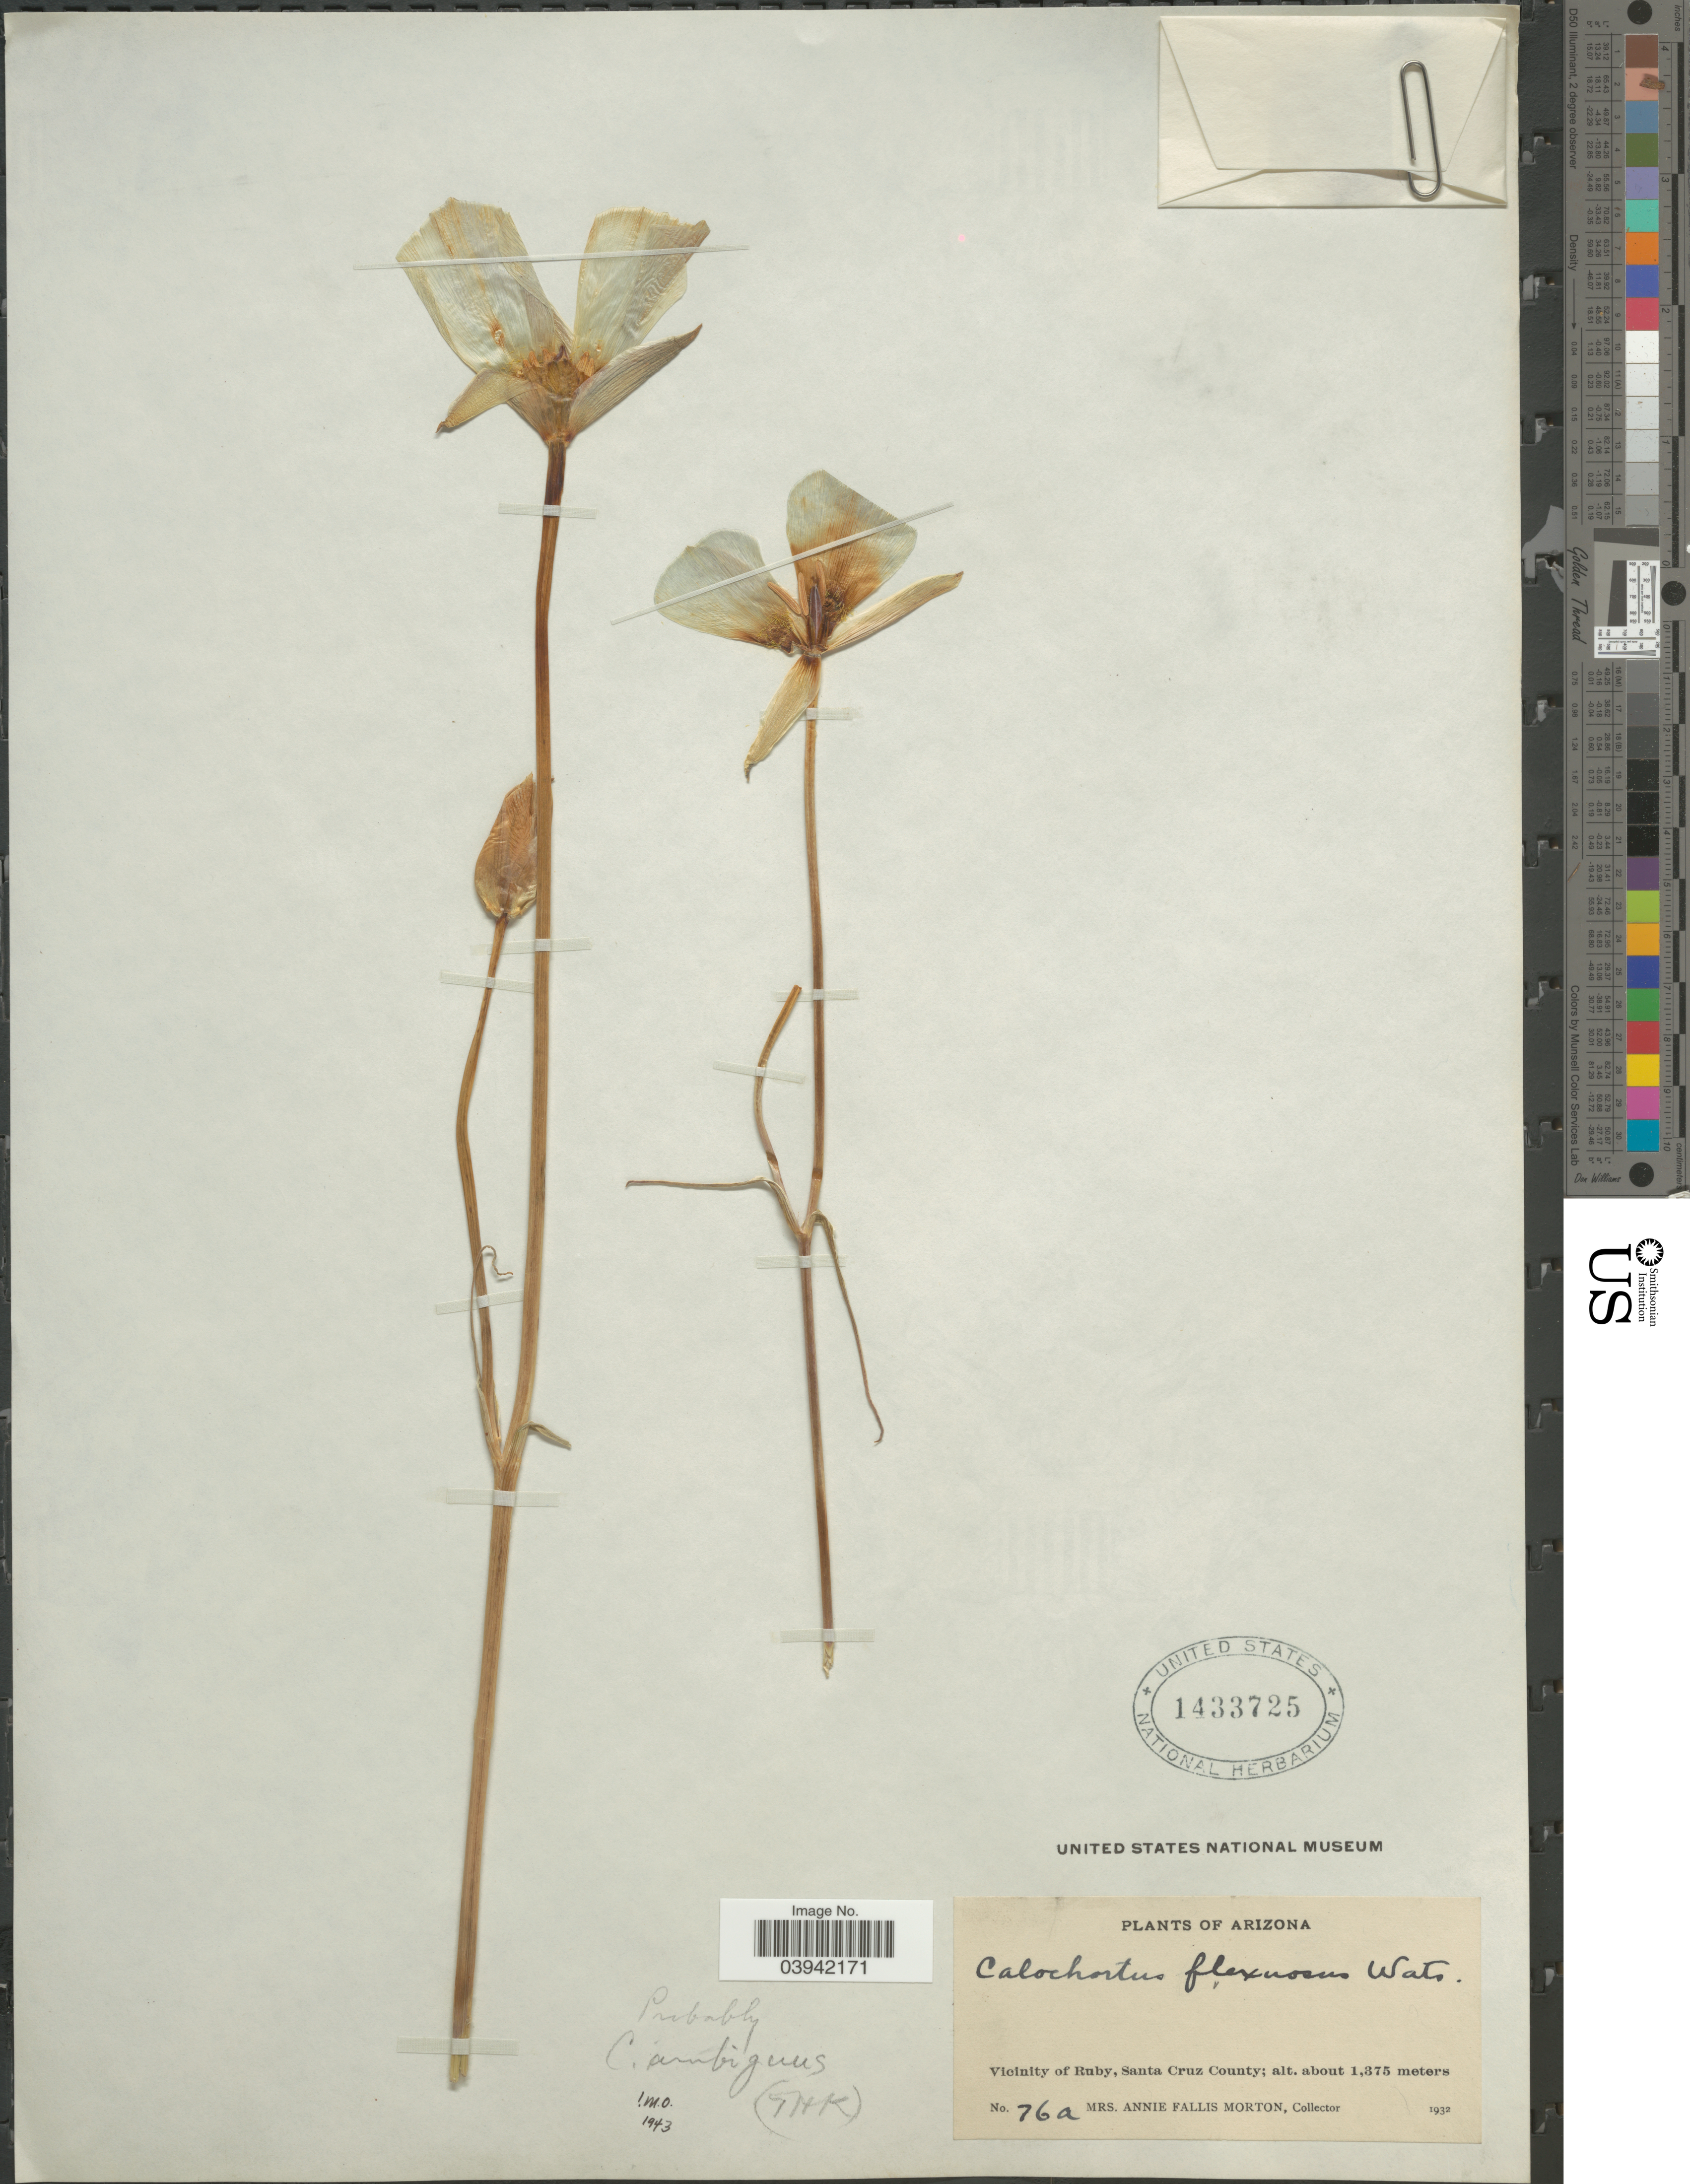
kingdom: Plantae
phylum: Tracheophyta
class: Liliopsida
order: Liliales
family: Liliaceae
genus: Calochortus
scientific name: Calochortus ambiguus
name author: (M.E. Jones) Ownbey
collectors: A. Morton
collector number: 76a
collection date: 1932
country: United States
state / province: Arizona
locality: Vicinity of Ruby, Santa Cruz County.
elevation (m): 1375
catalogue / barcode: US 1433725